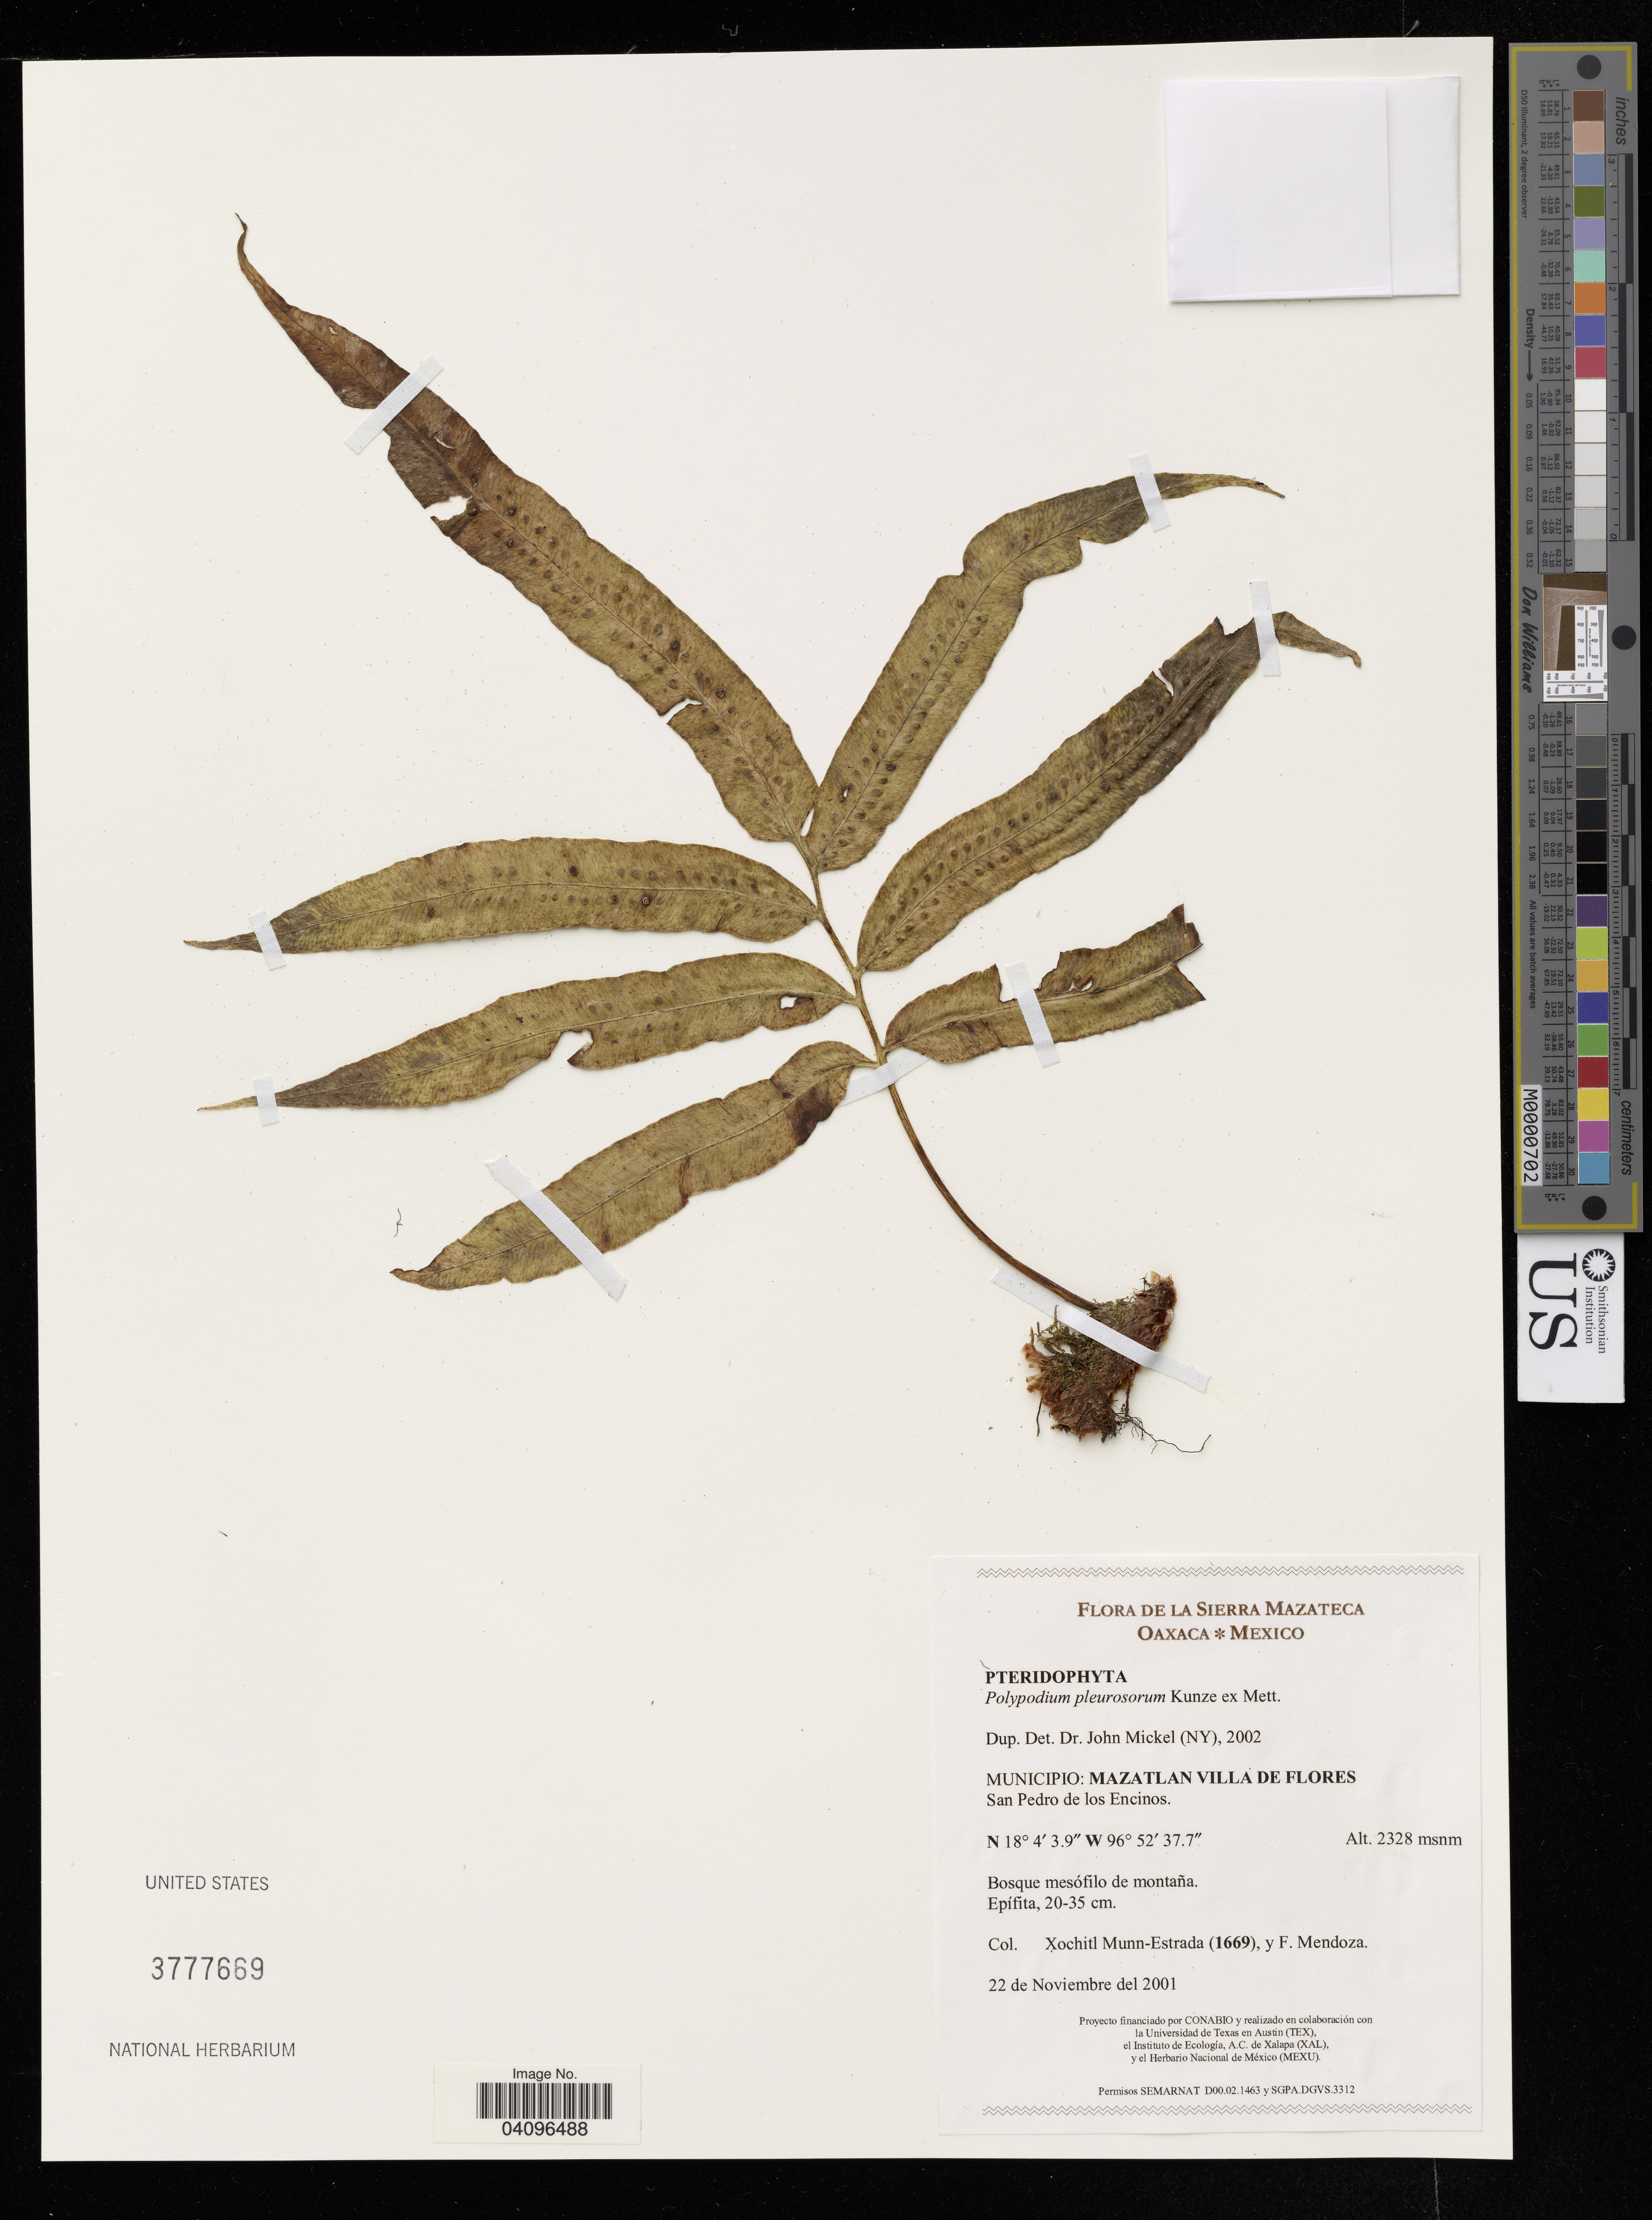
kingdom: Plantae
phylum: Tracheophyta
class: Polypodiopsida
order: Polypodiales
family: Polypodiaceae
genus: Polypodium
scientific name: Polypodium pleurosorum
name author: Kunze ex Mett.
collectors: X. Munn-Estrada & F. Mendoza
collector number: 1669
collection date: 2001-11-22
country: Mexico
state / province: Oaxaca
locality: La Sierra Mazateca. Municipio: Mazatlan Villa de Flores. San Pedro de los Encinos.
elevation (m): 2328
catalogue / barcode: US 3777669